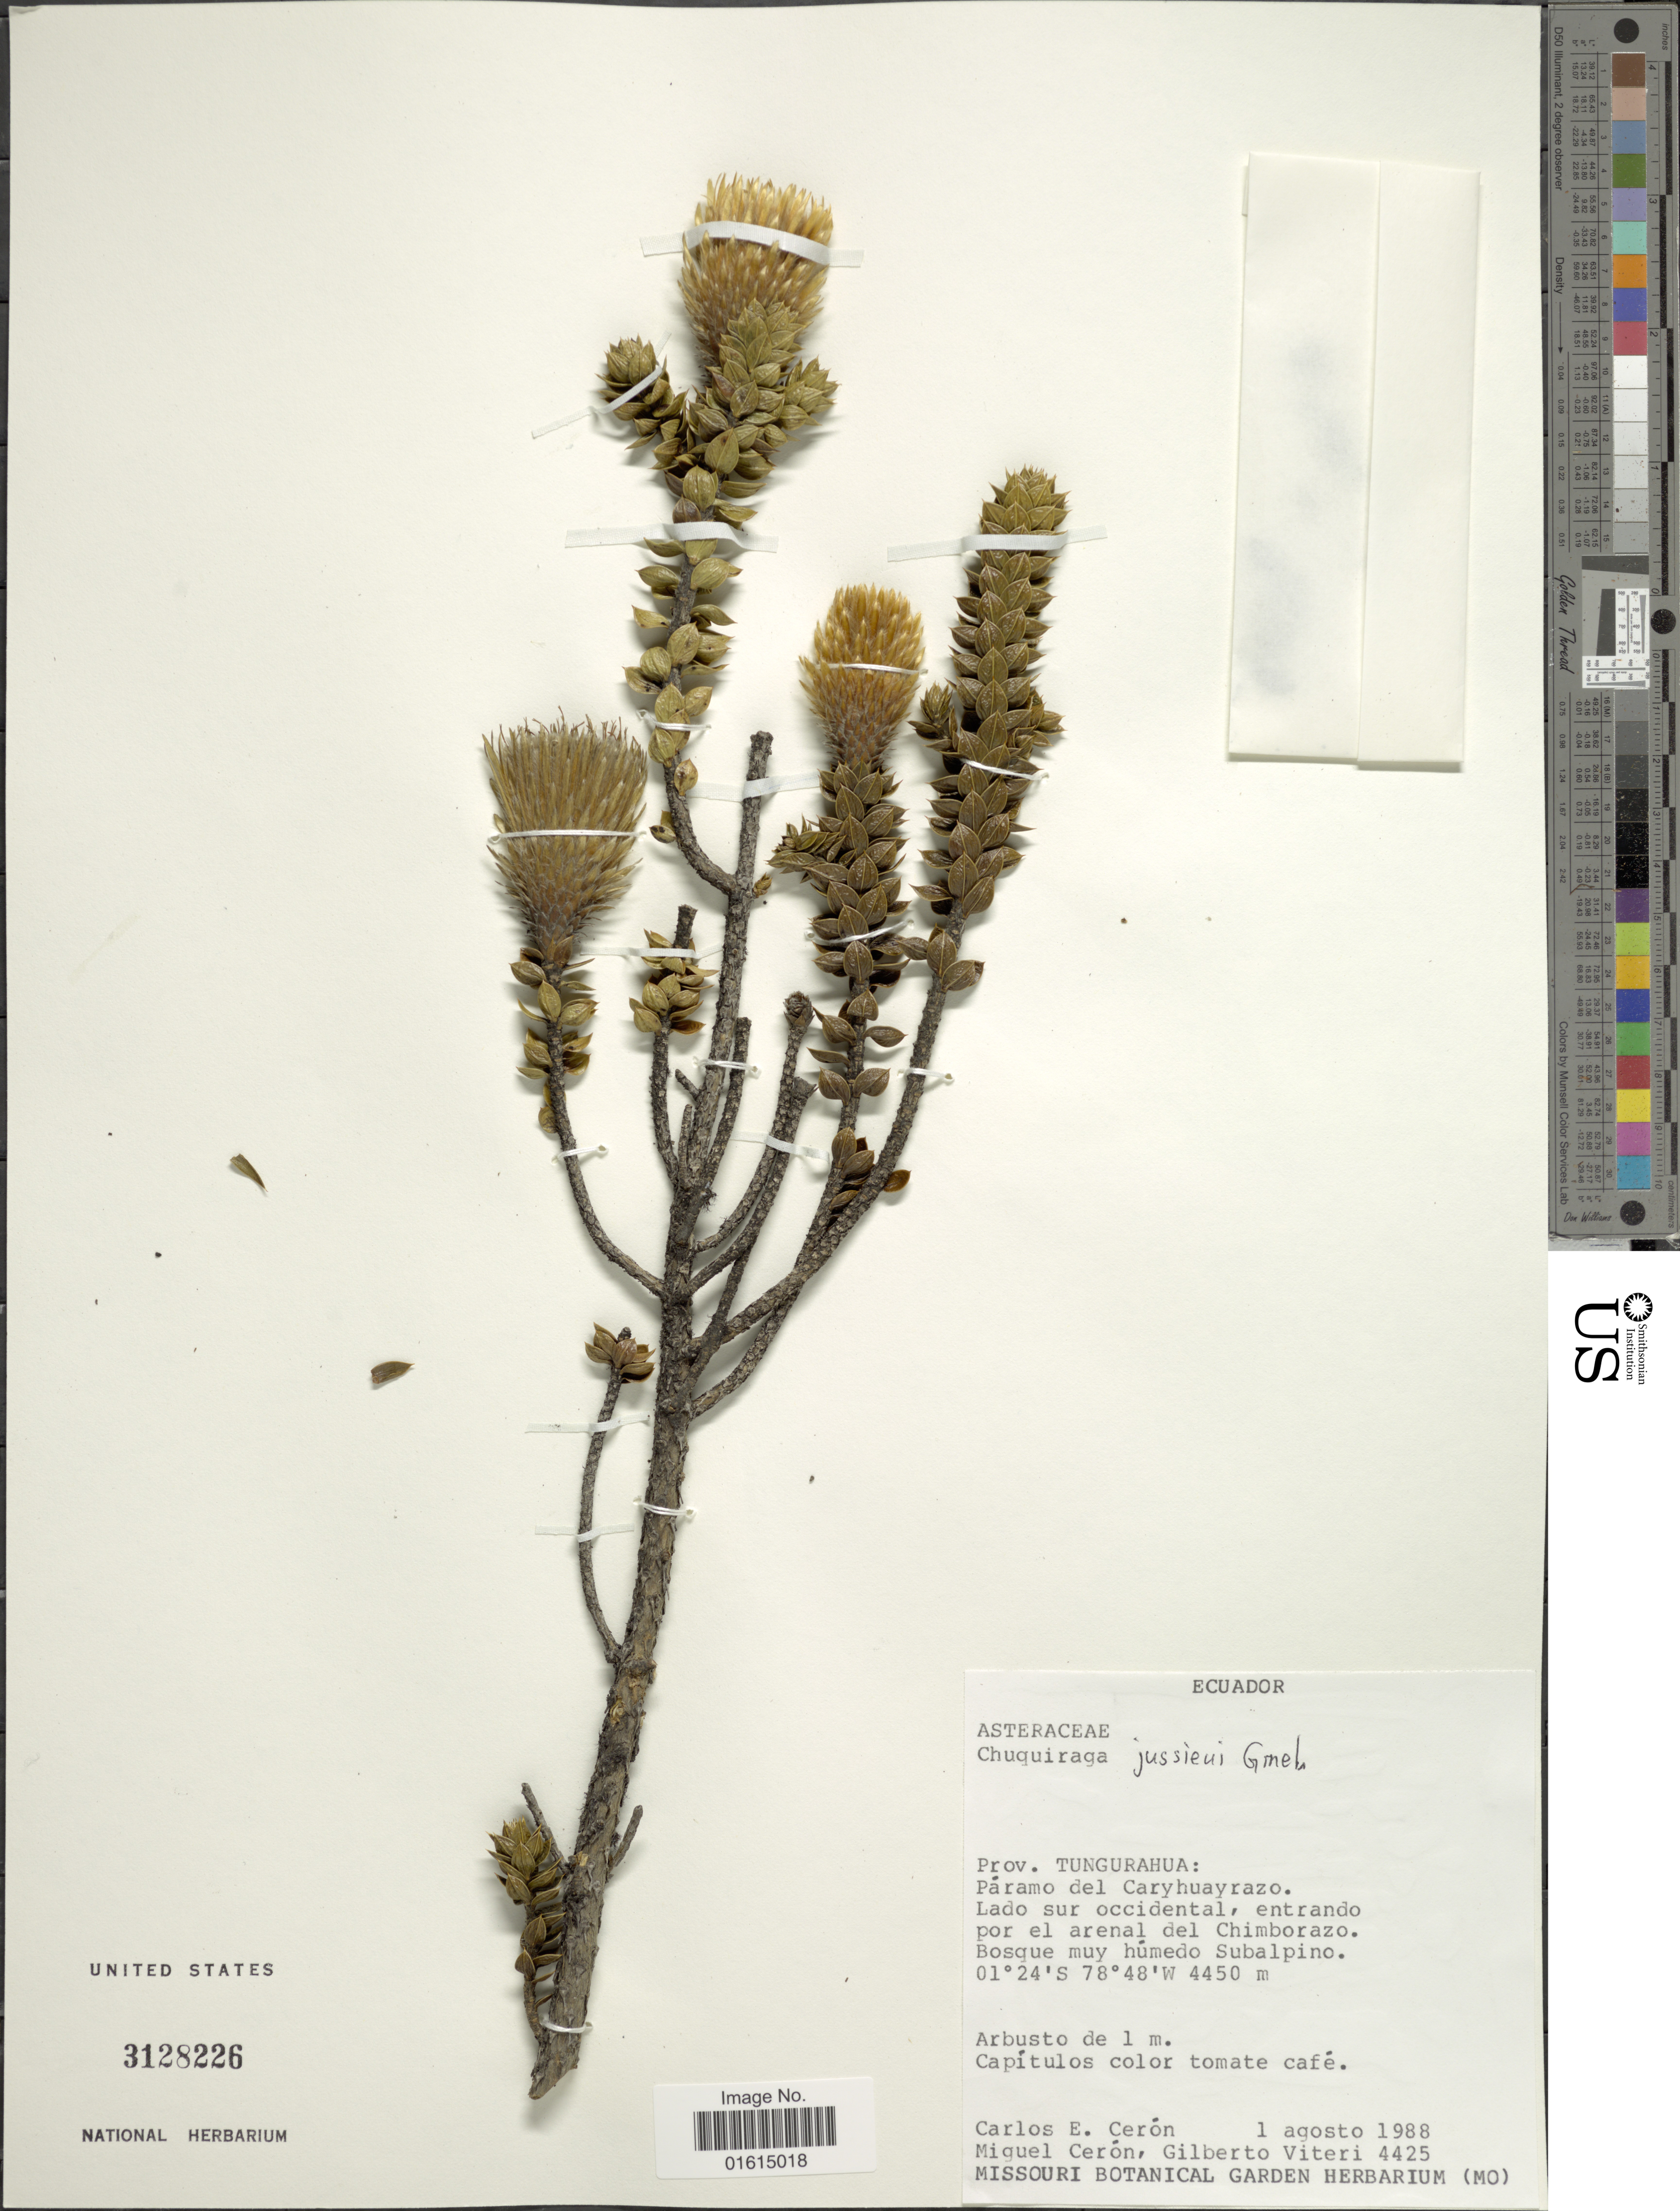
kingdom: Plantae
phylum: Tracheophyta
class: Magnoliopsida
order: Asterales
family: Asteraceae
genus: Chuquiraga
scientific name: Chuquiraga jussieui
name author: J.F. Gmel.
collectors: C. E. Cerón M., M. Ceron & G. Viteri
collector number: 4425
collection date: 1988-08-01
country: Ecuador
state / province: Tungurahua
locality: Prov. Tungurahua, Paramo del Caryhuayrazo, Lado sur occidental, entrando por el arenal del Chimborazo, Bosque muy humedo Subalpino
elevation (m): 4450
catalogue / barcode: US 3128226